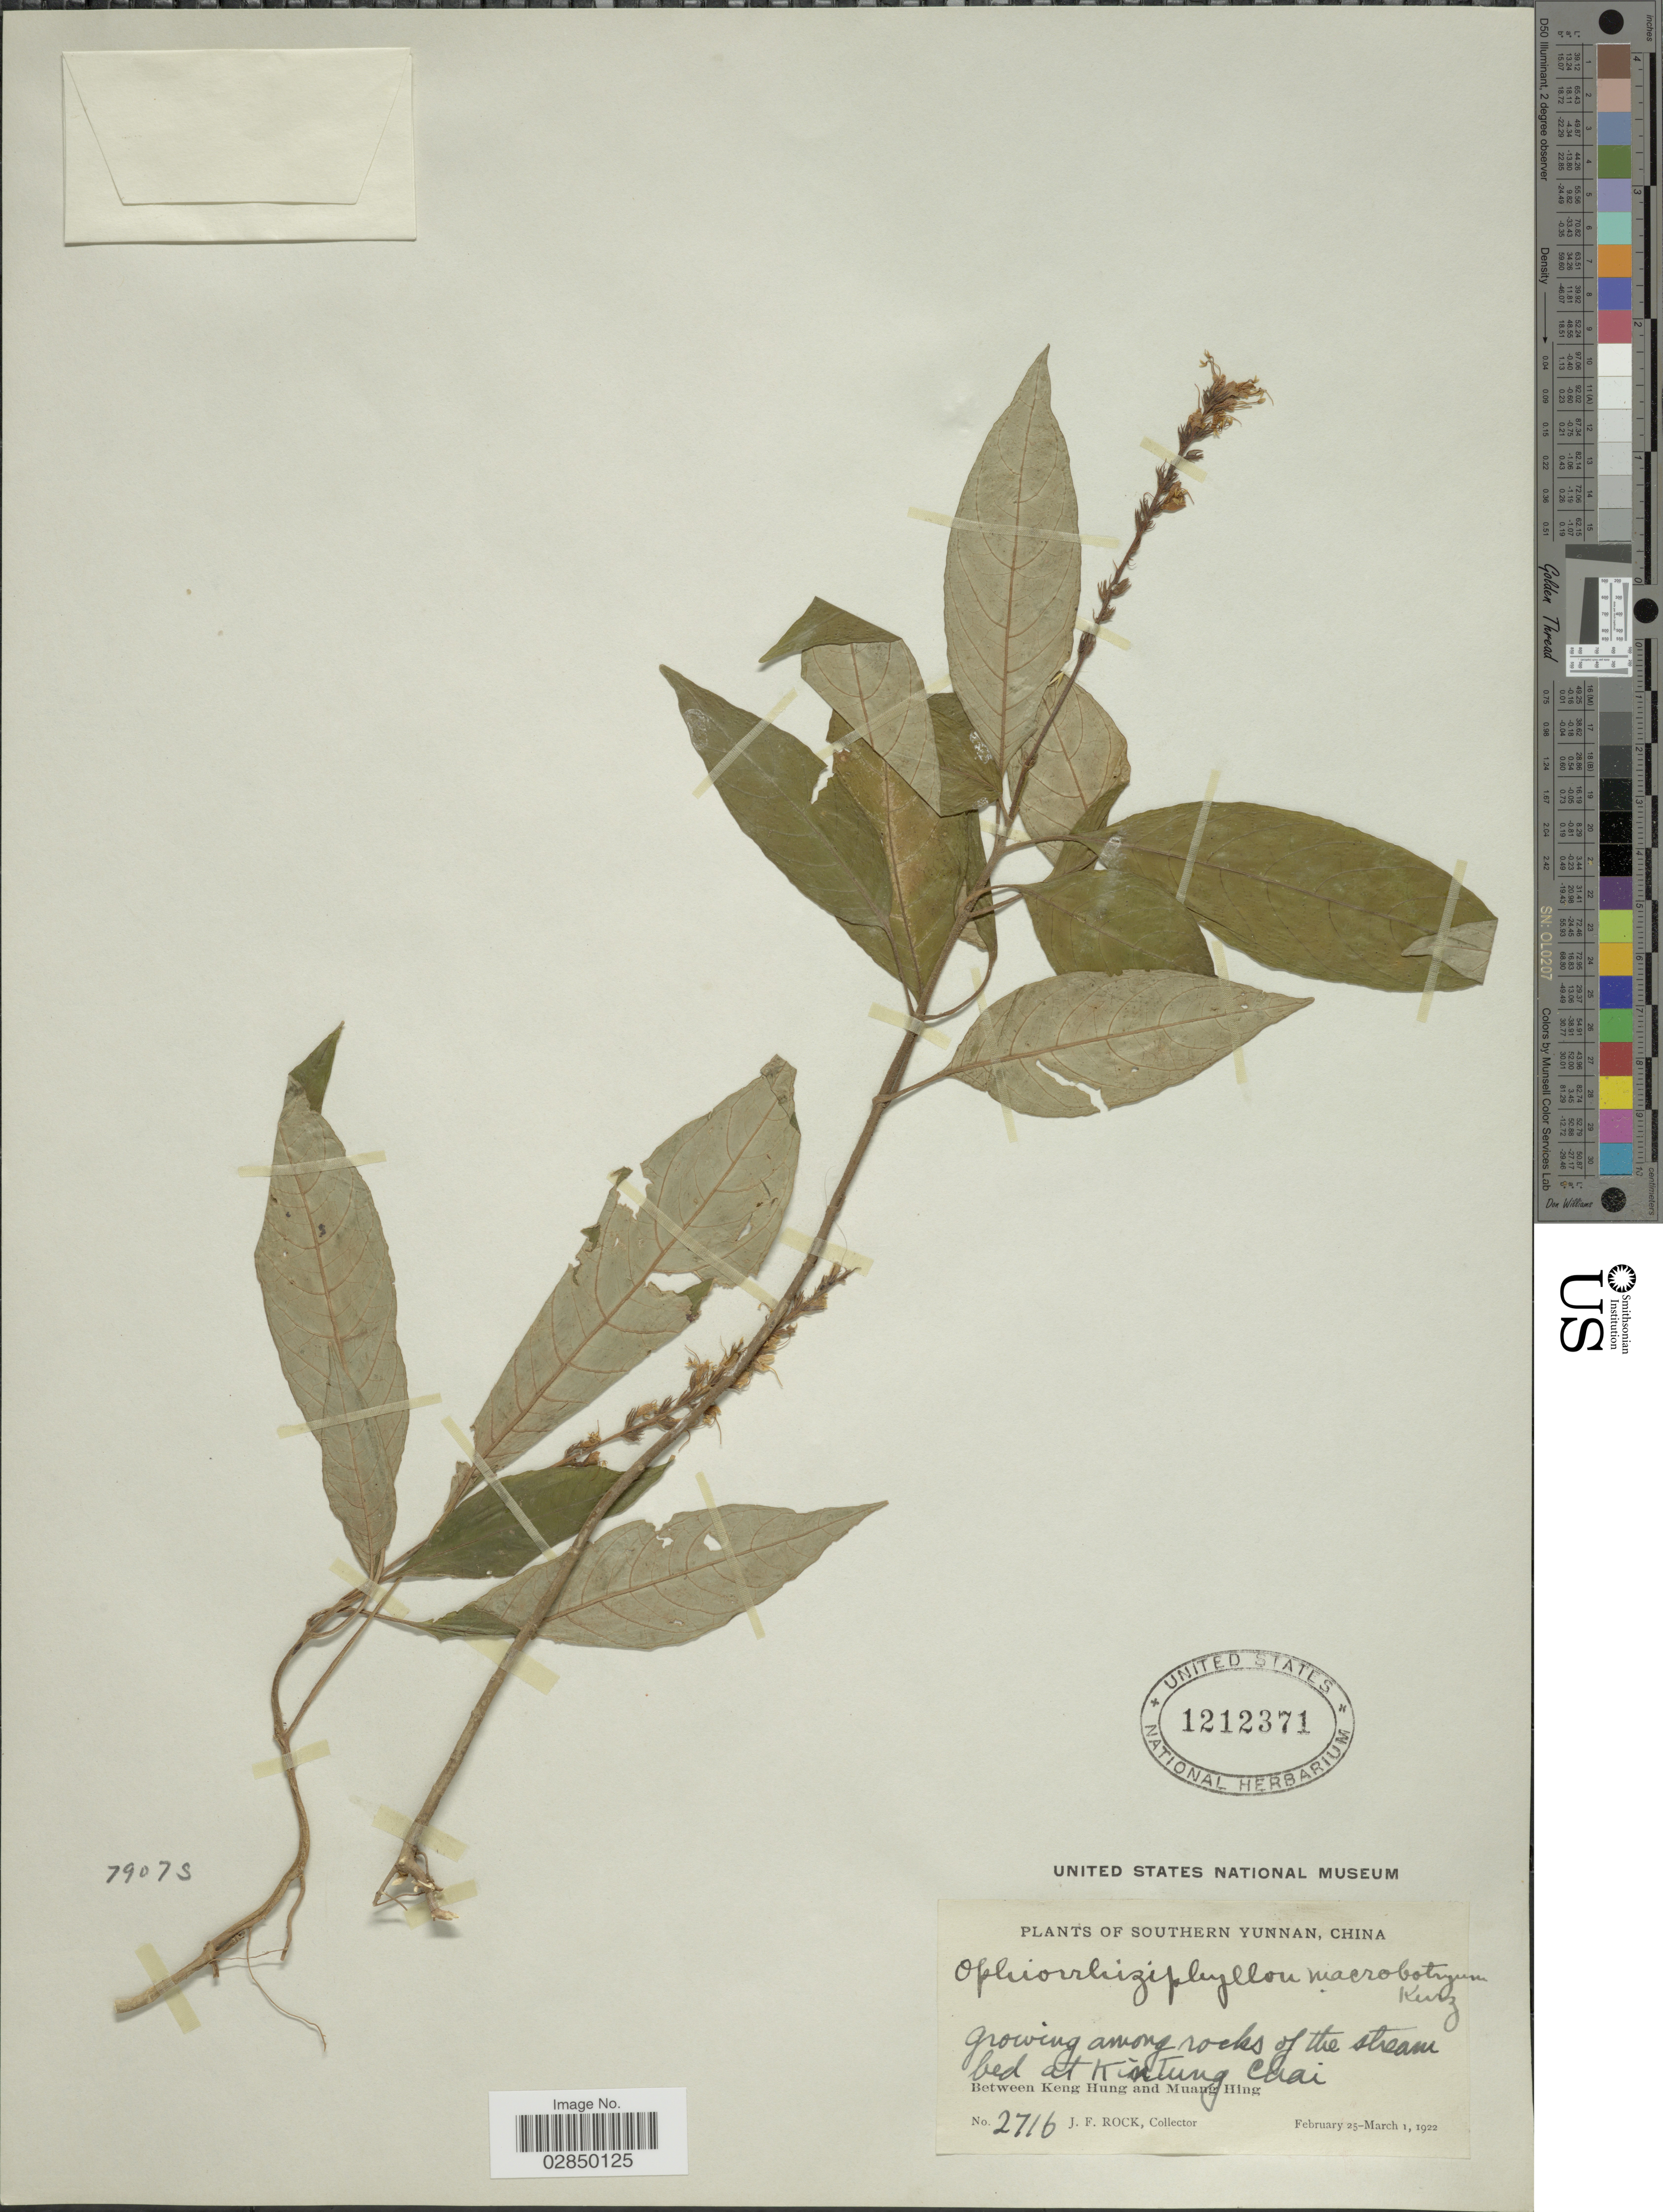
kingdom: Plantae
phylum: Tracheophyta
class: Magnoliopsida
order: Lamiales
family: Acanthaceae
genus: Ophiorrhiziphyllon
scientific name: Ophiorrhiziphyllon macrobotryum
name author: Kurz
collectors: J. Rock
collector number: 2716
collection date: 1922-02-25/1922-03-01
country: China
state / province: Yunnan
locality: Southern Yunnan. Among rocks at the stream bed at Kintung Chai. Between Ken Hung and Muang Hing.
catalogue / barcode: US 1212371